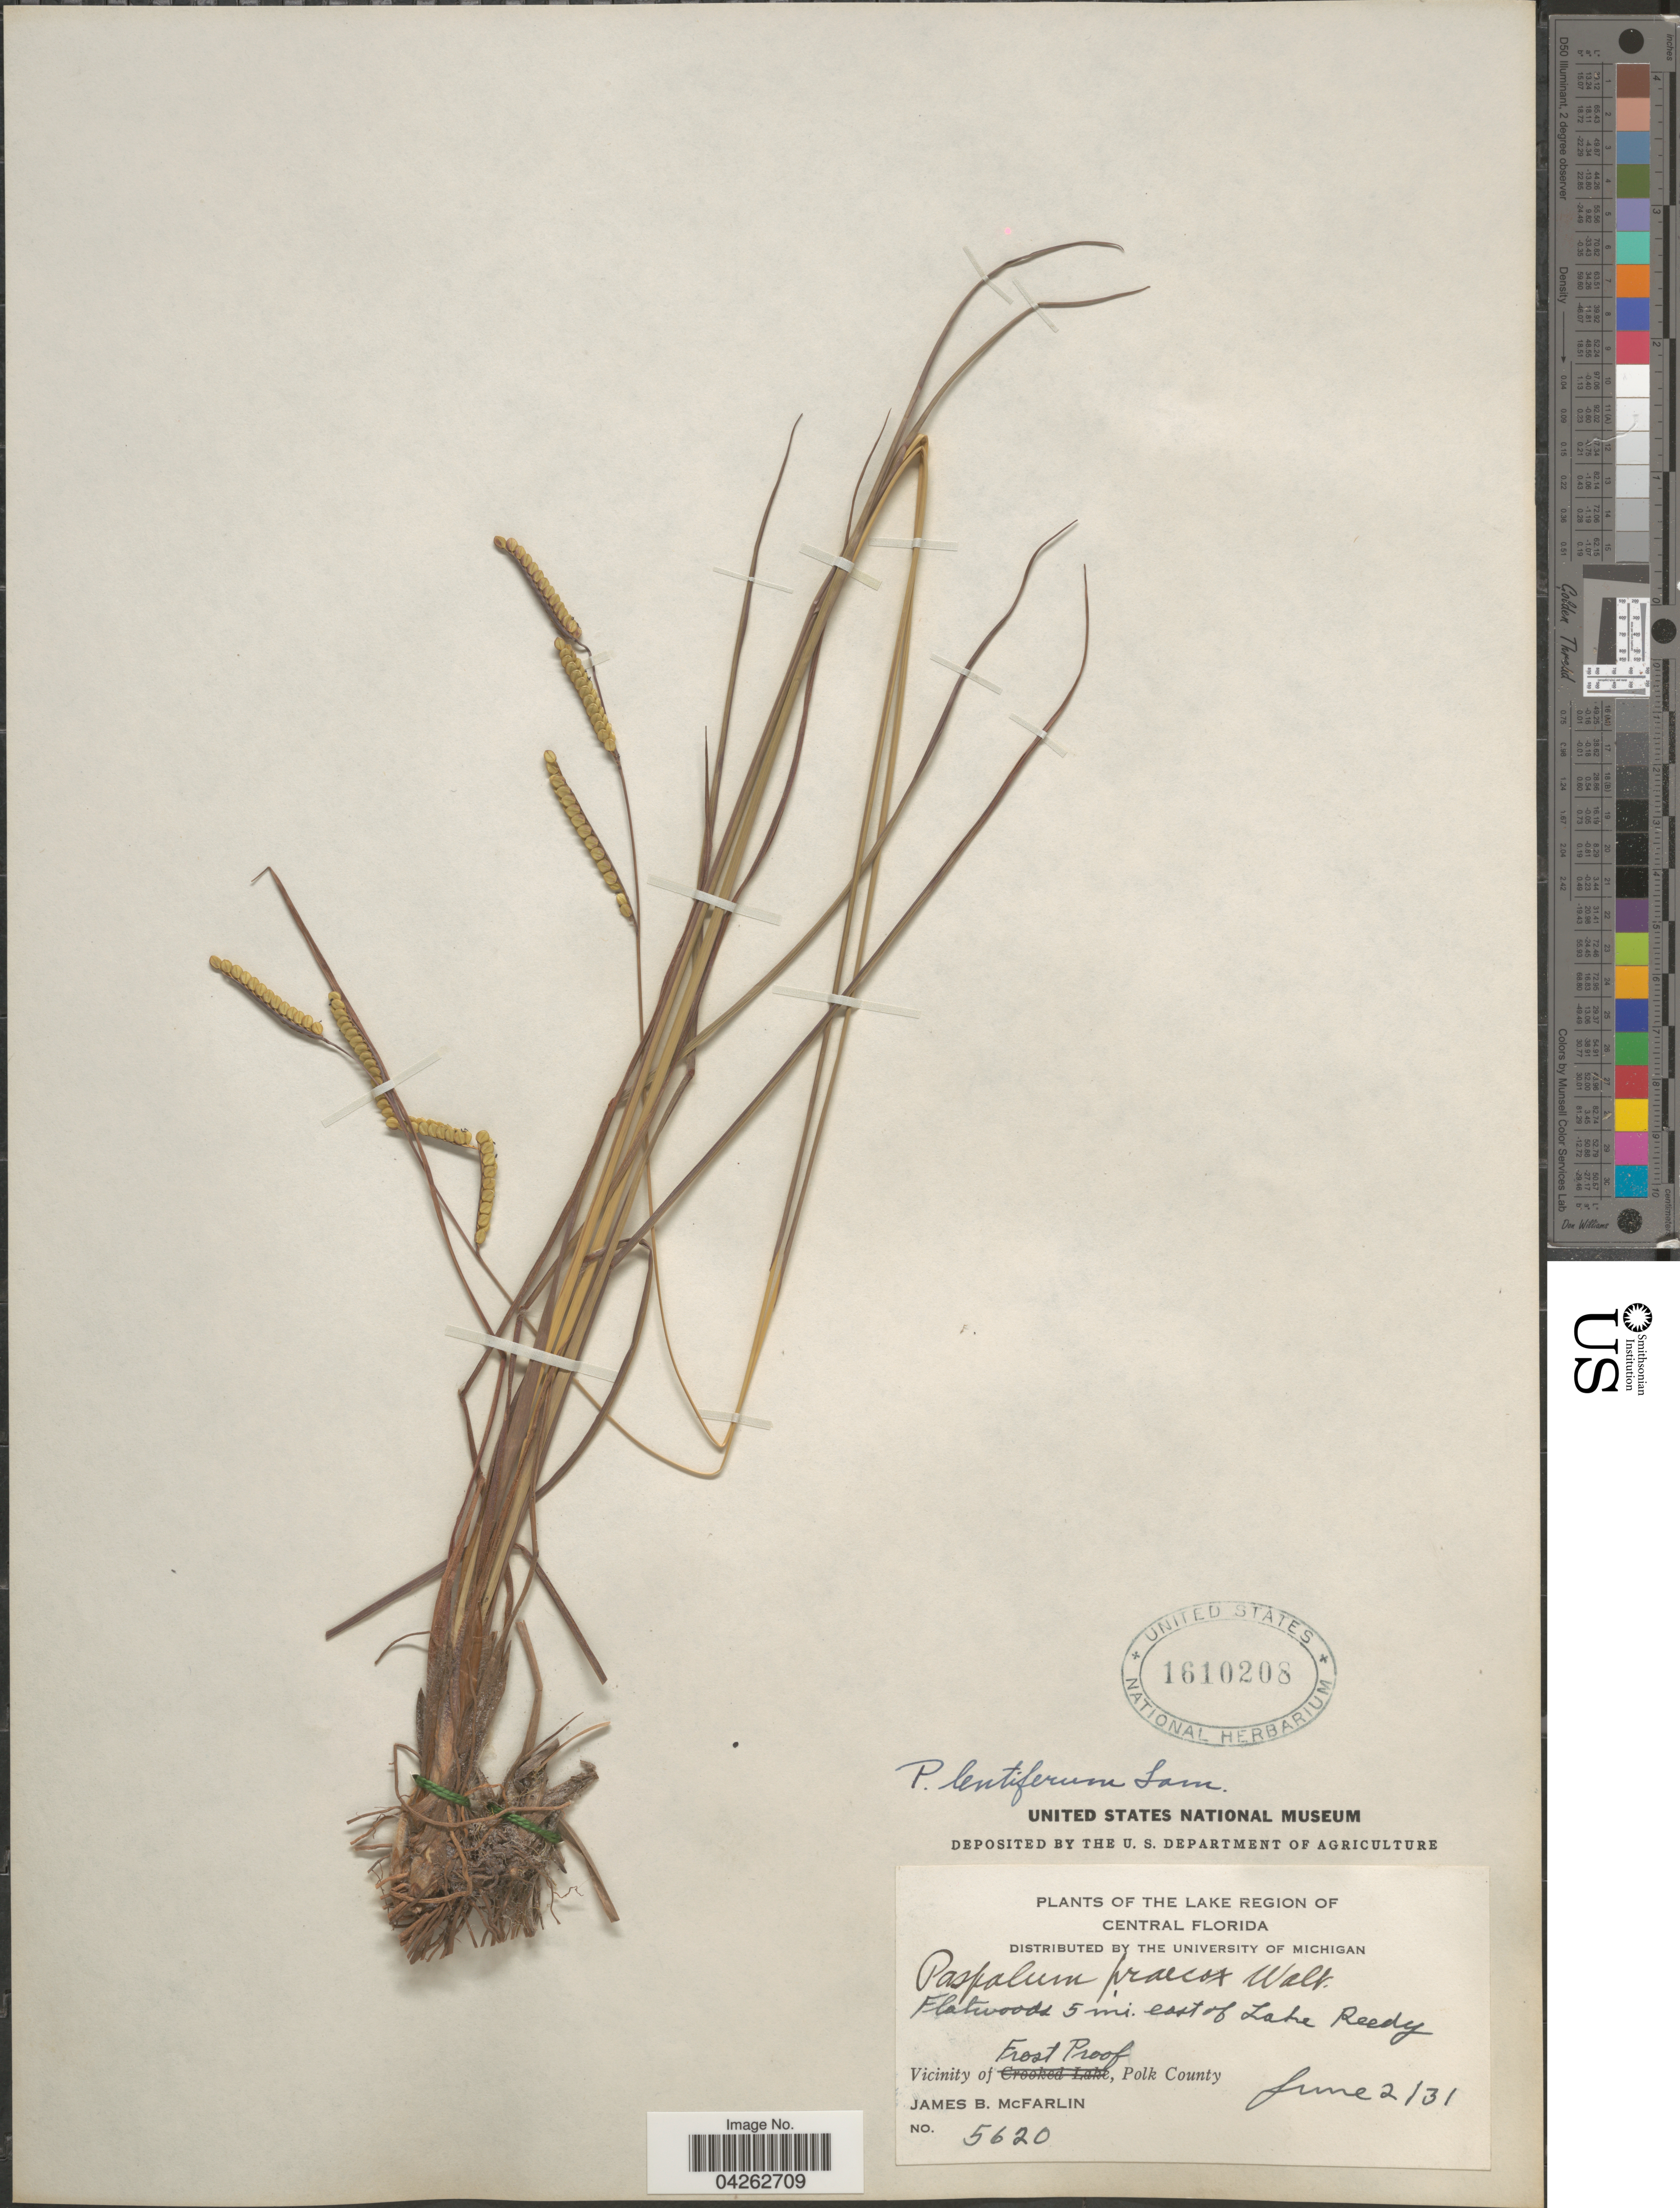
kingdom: Plantae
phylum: Tracheophyta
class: Liliopsida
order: Poales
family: Poaceae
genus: Paspalum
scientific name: Paspalum lentiferum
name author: Lam.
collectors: J. McFarlin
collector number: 5620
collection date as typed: Transcribed d/m/y: 2/6/31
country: United States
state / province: Florida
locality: Lake Region of Central Florida. Flatwoods 5 mi. east of Lake Reedy. Vicinity of Frost Proof, Polk County.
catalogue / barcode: US 1610208